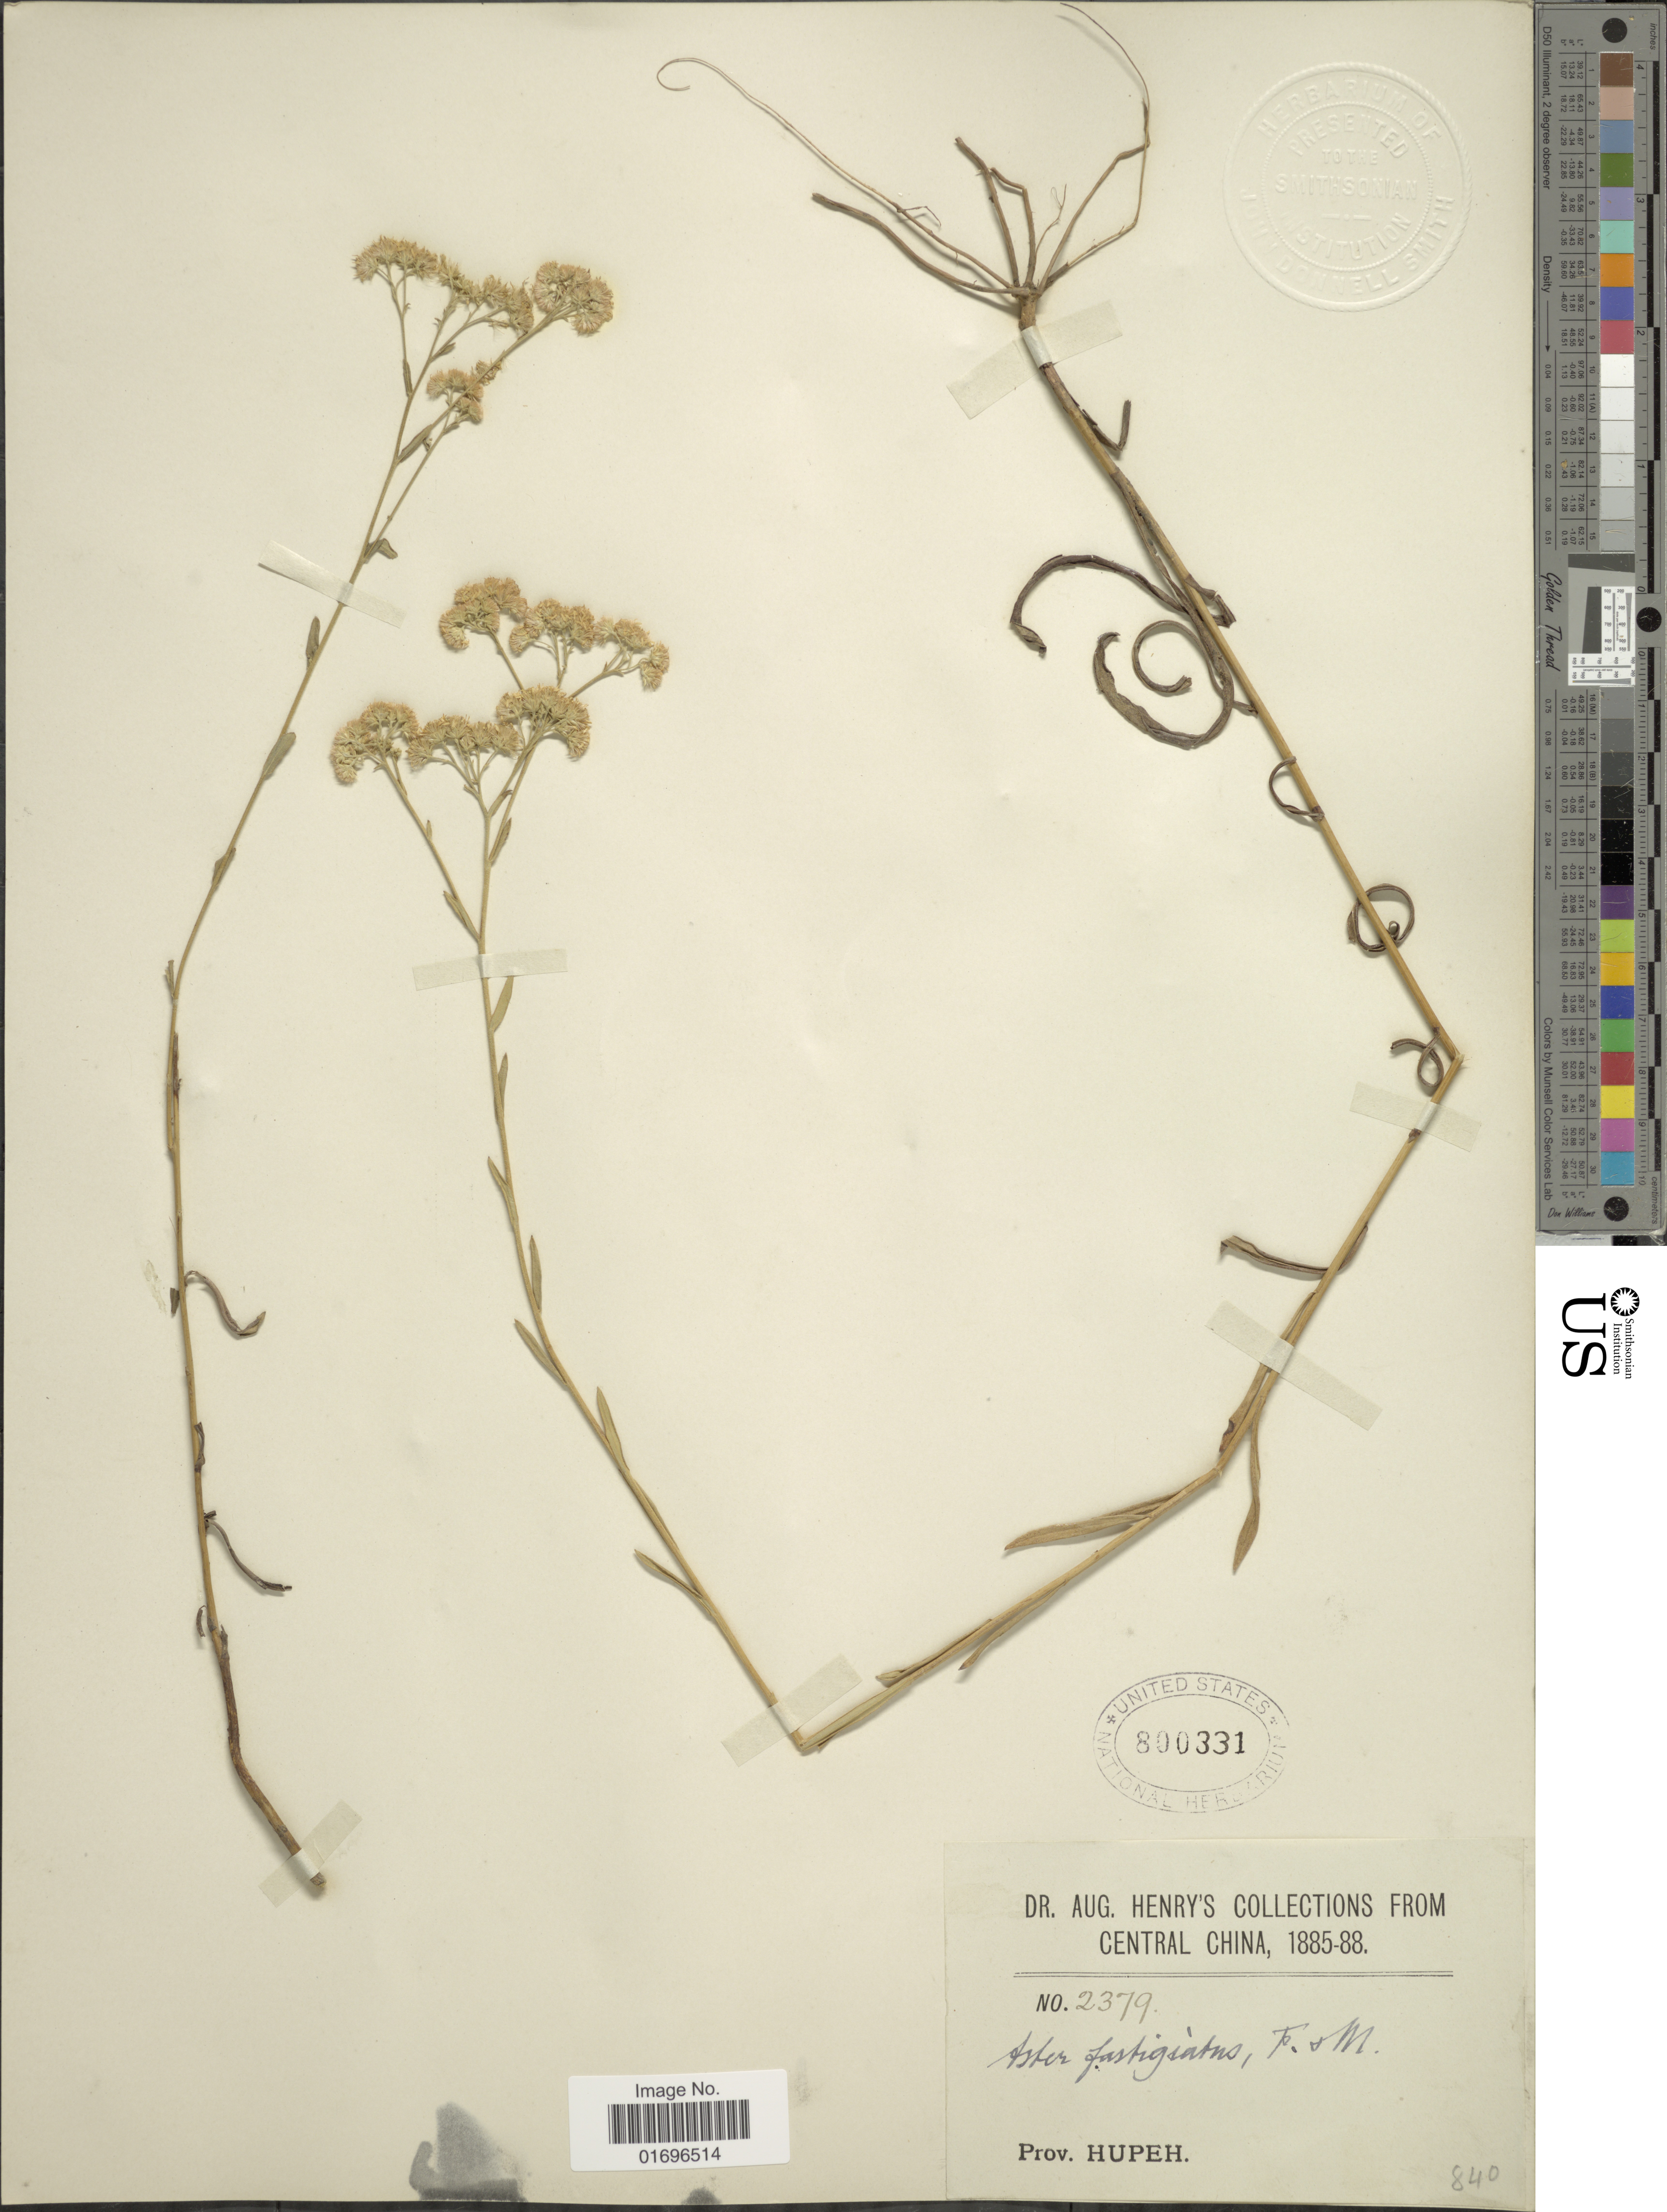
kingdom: Plantae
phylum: Tracheophyta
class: Magnoliopsida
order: Asterales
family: Asteraceae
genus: Aster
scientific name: Aster fastigiatus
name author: Fisch.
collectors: A. Henry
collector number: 2379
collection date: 1885/1888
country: China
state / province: Hubei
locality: Central China. Prov. Hupeh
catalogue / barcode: US 800331